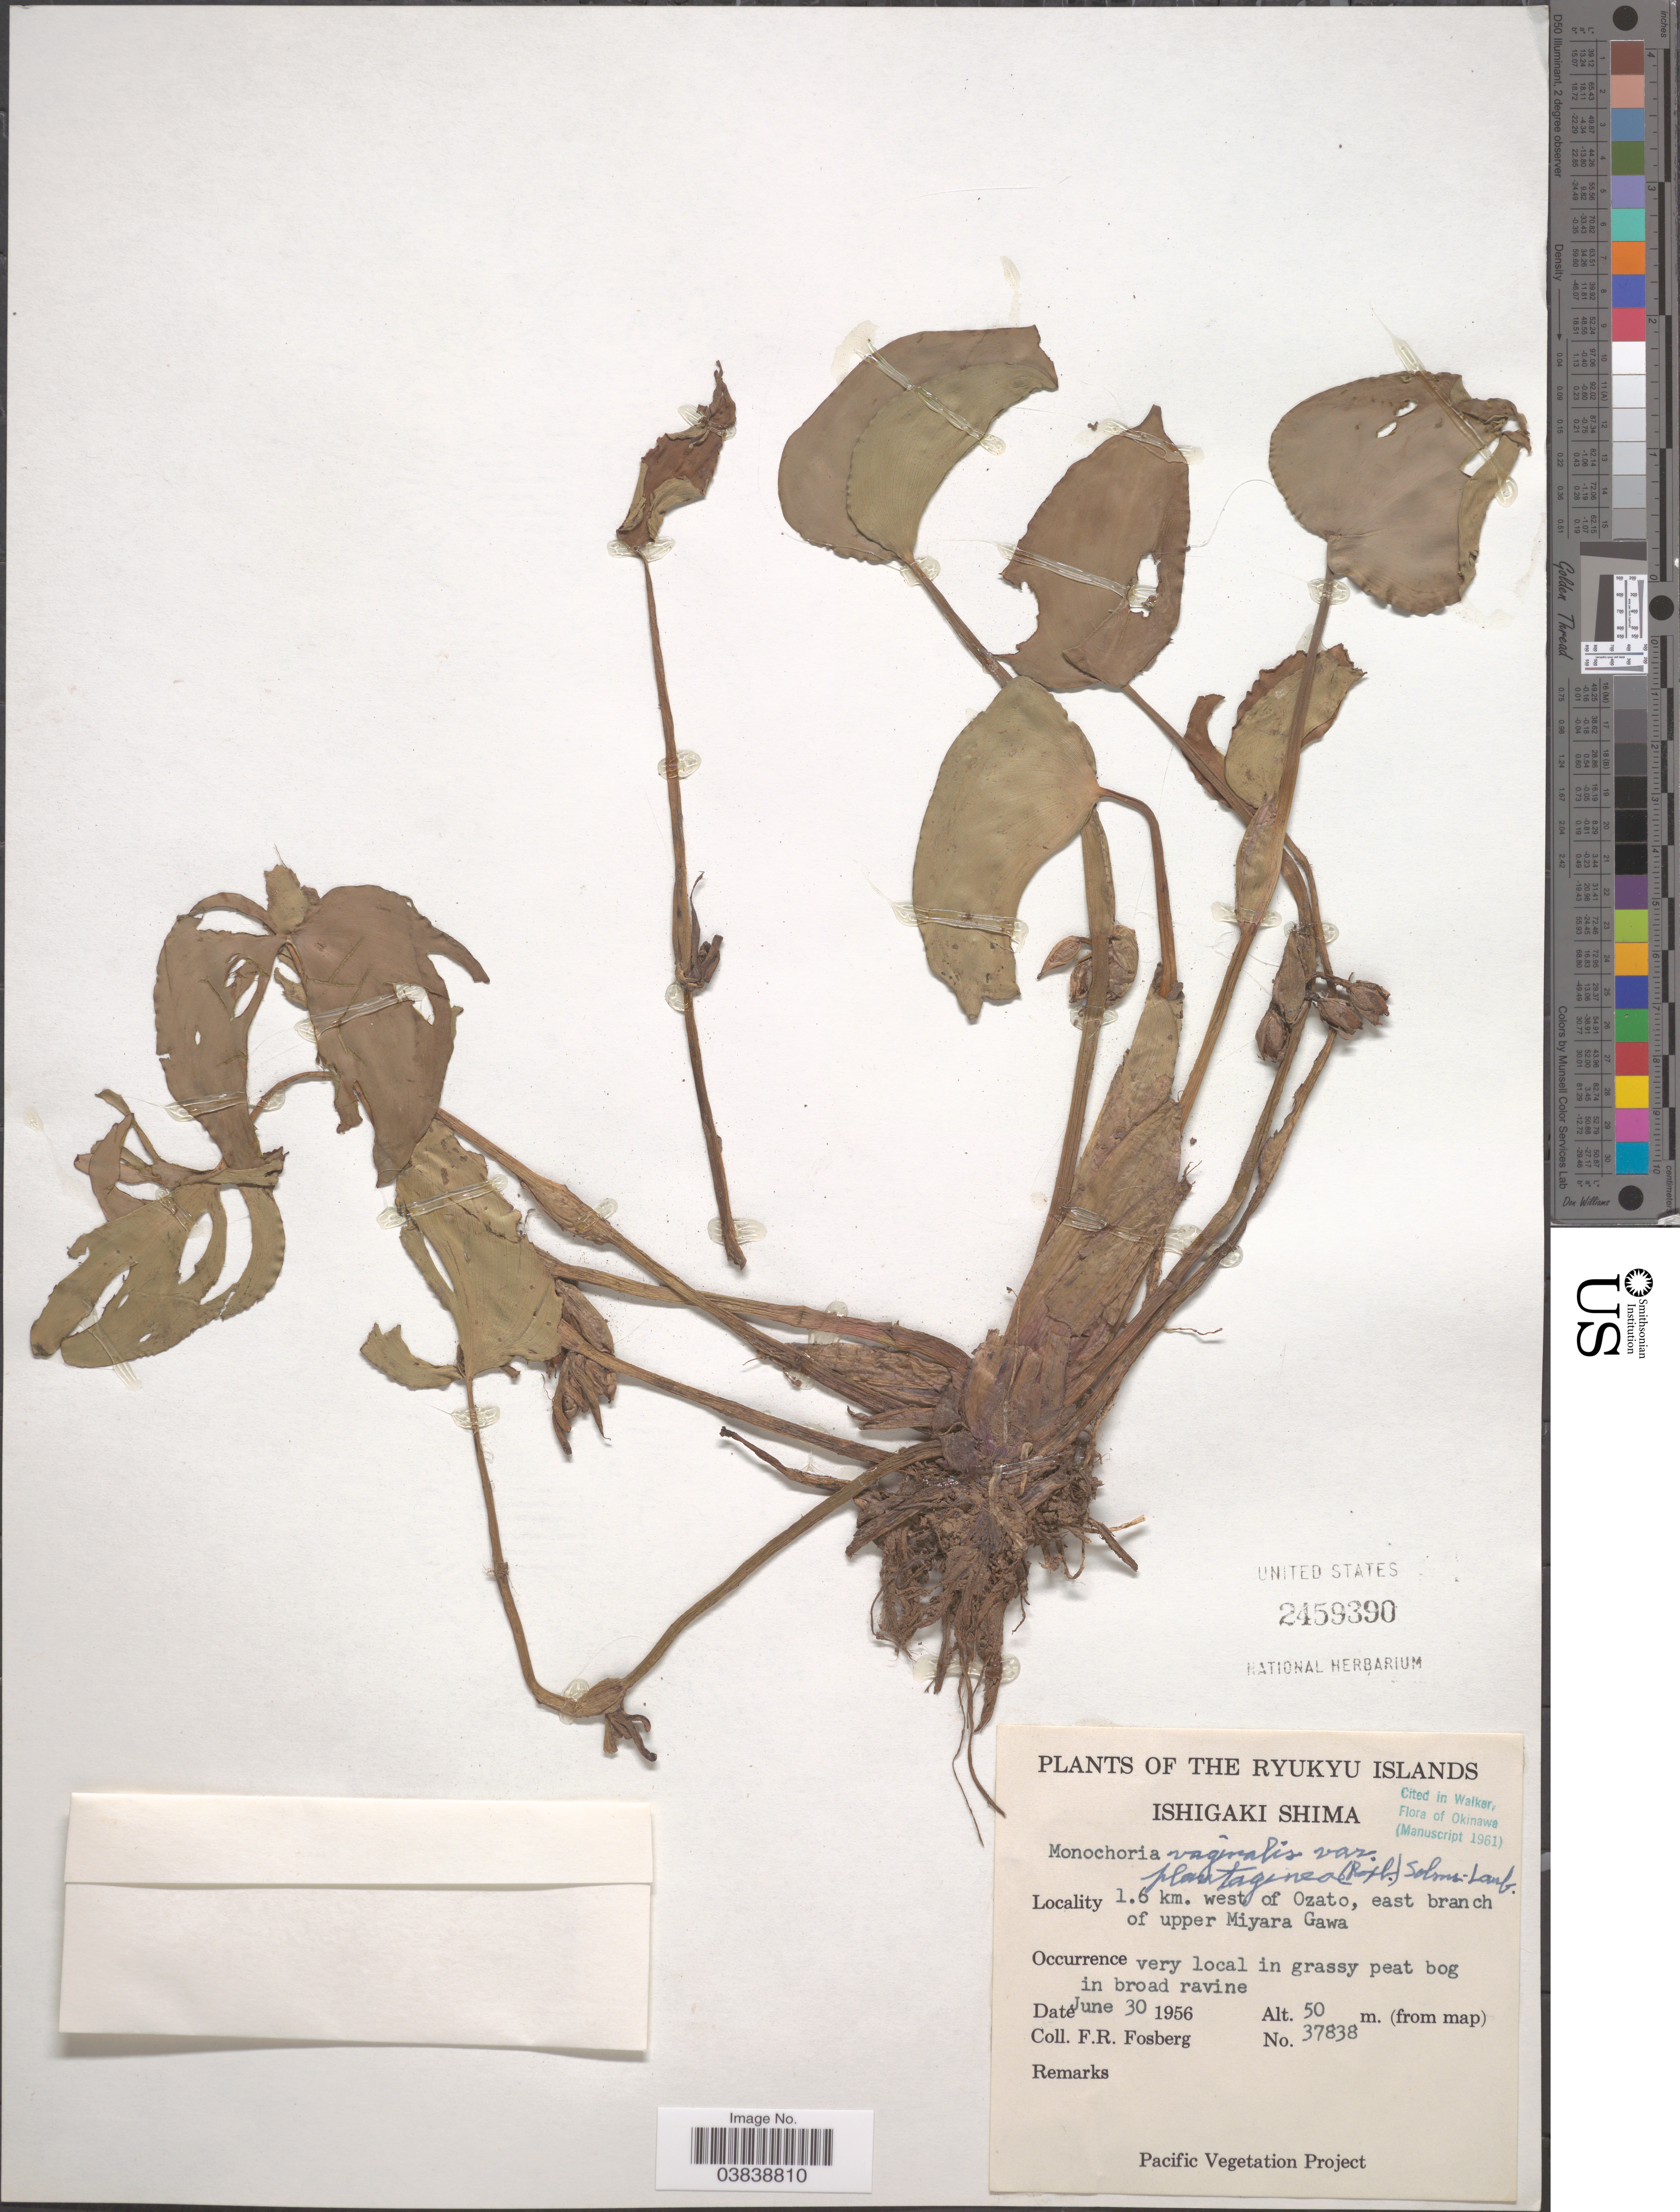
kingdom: Plantae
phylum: Tracheophyta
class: Liliopsida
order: Commelinales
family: Pontederiaceae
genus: Monochoria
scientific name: Monochoria vaginalis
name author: (Burm. f.) C. Presl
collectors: F. R. Fosberg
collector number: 37838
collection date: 1956-06-30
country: Japan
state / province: Okinawa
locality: Ryukyu Islands. Ishigaki Shima. 1.6 km. west of Ozato, east branch of upper Miyara Gawa.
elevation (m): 50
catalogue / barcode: US 2459390